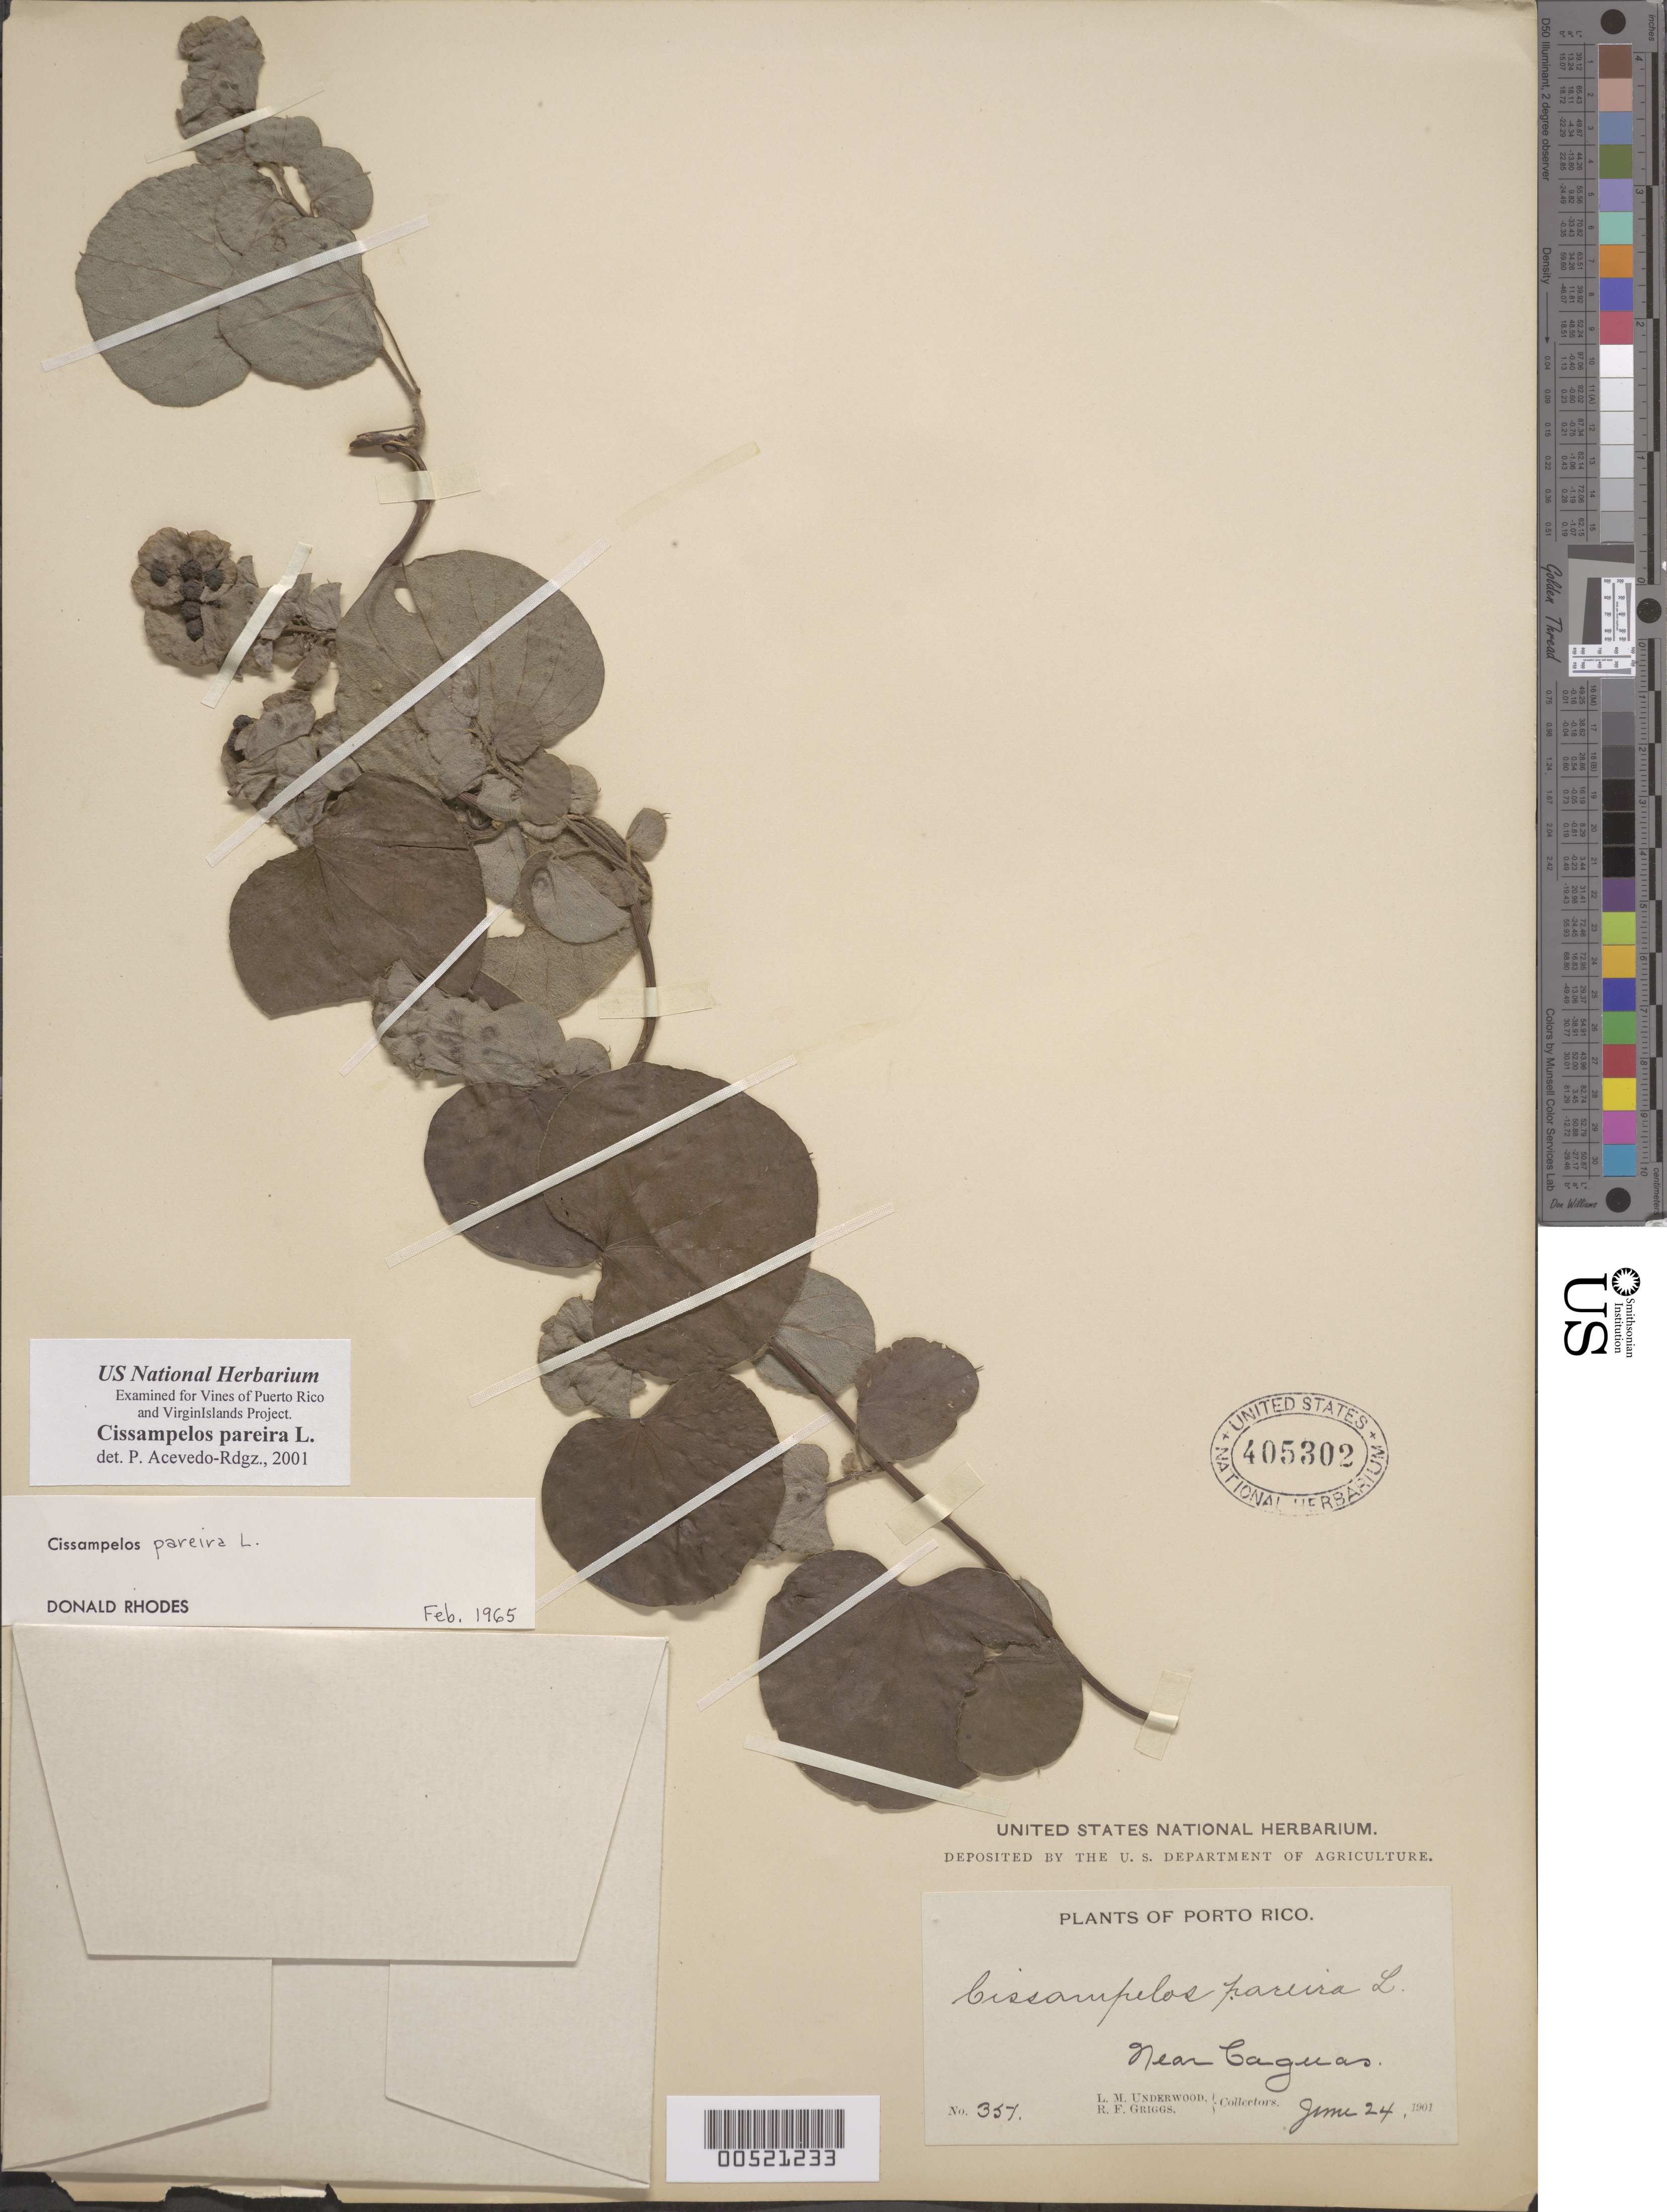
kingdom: Plantae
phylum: Tracheophyta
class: Magnoliopsida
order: Ranunculales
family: Menispermaceae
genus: Cissampelos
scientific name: Cissampelos pareira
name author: L.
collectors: L. M. Underwood & R. F. Griggs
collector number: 357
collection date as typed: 24 Jun 1901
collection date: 1901-06-24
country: Puerto Rico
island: Greater Antilles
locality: near Caguas.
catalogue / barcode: US 405302